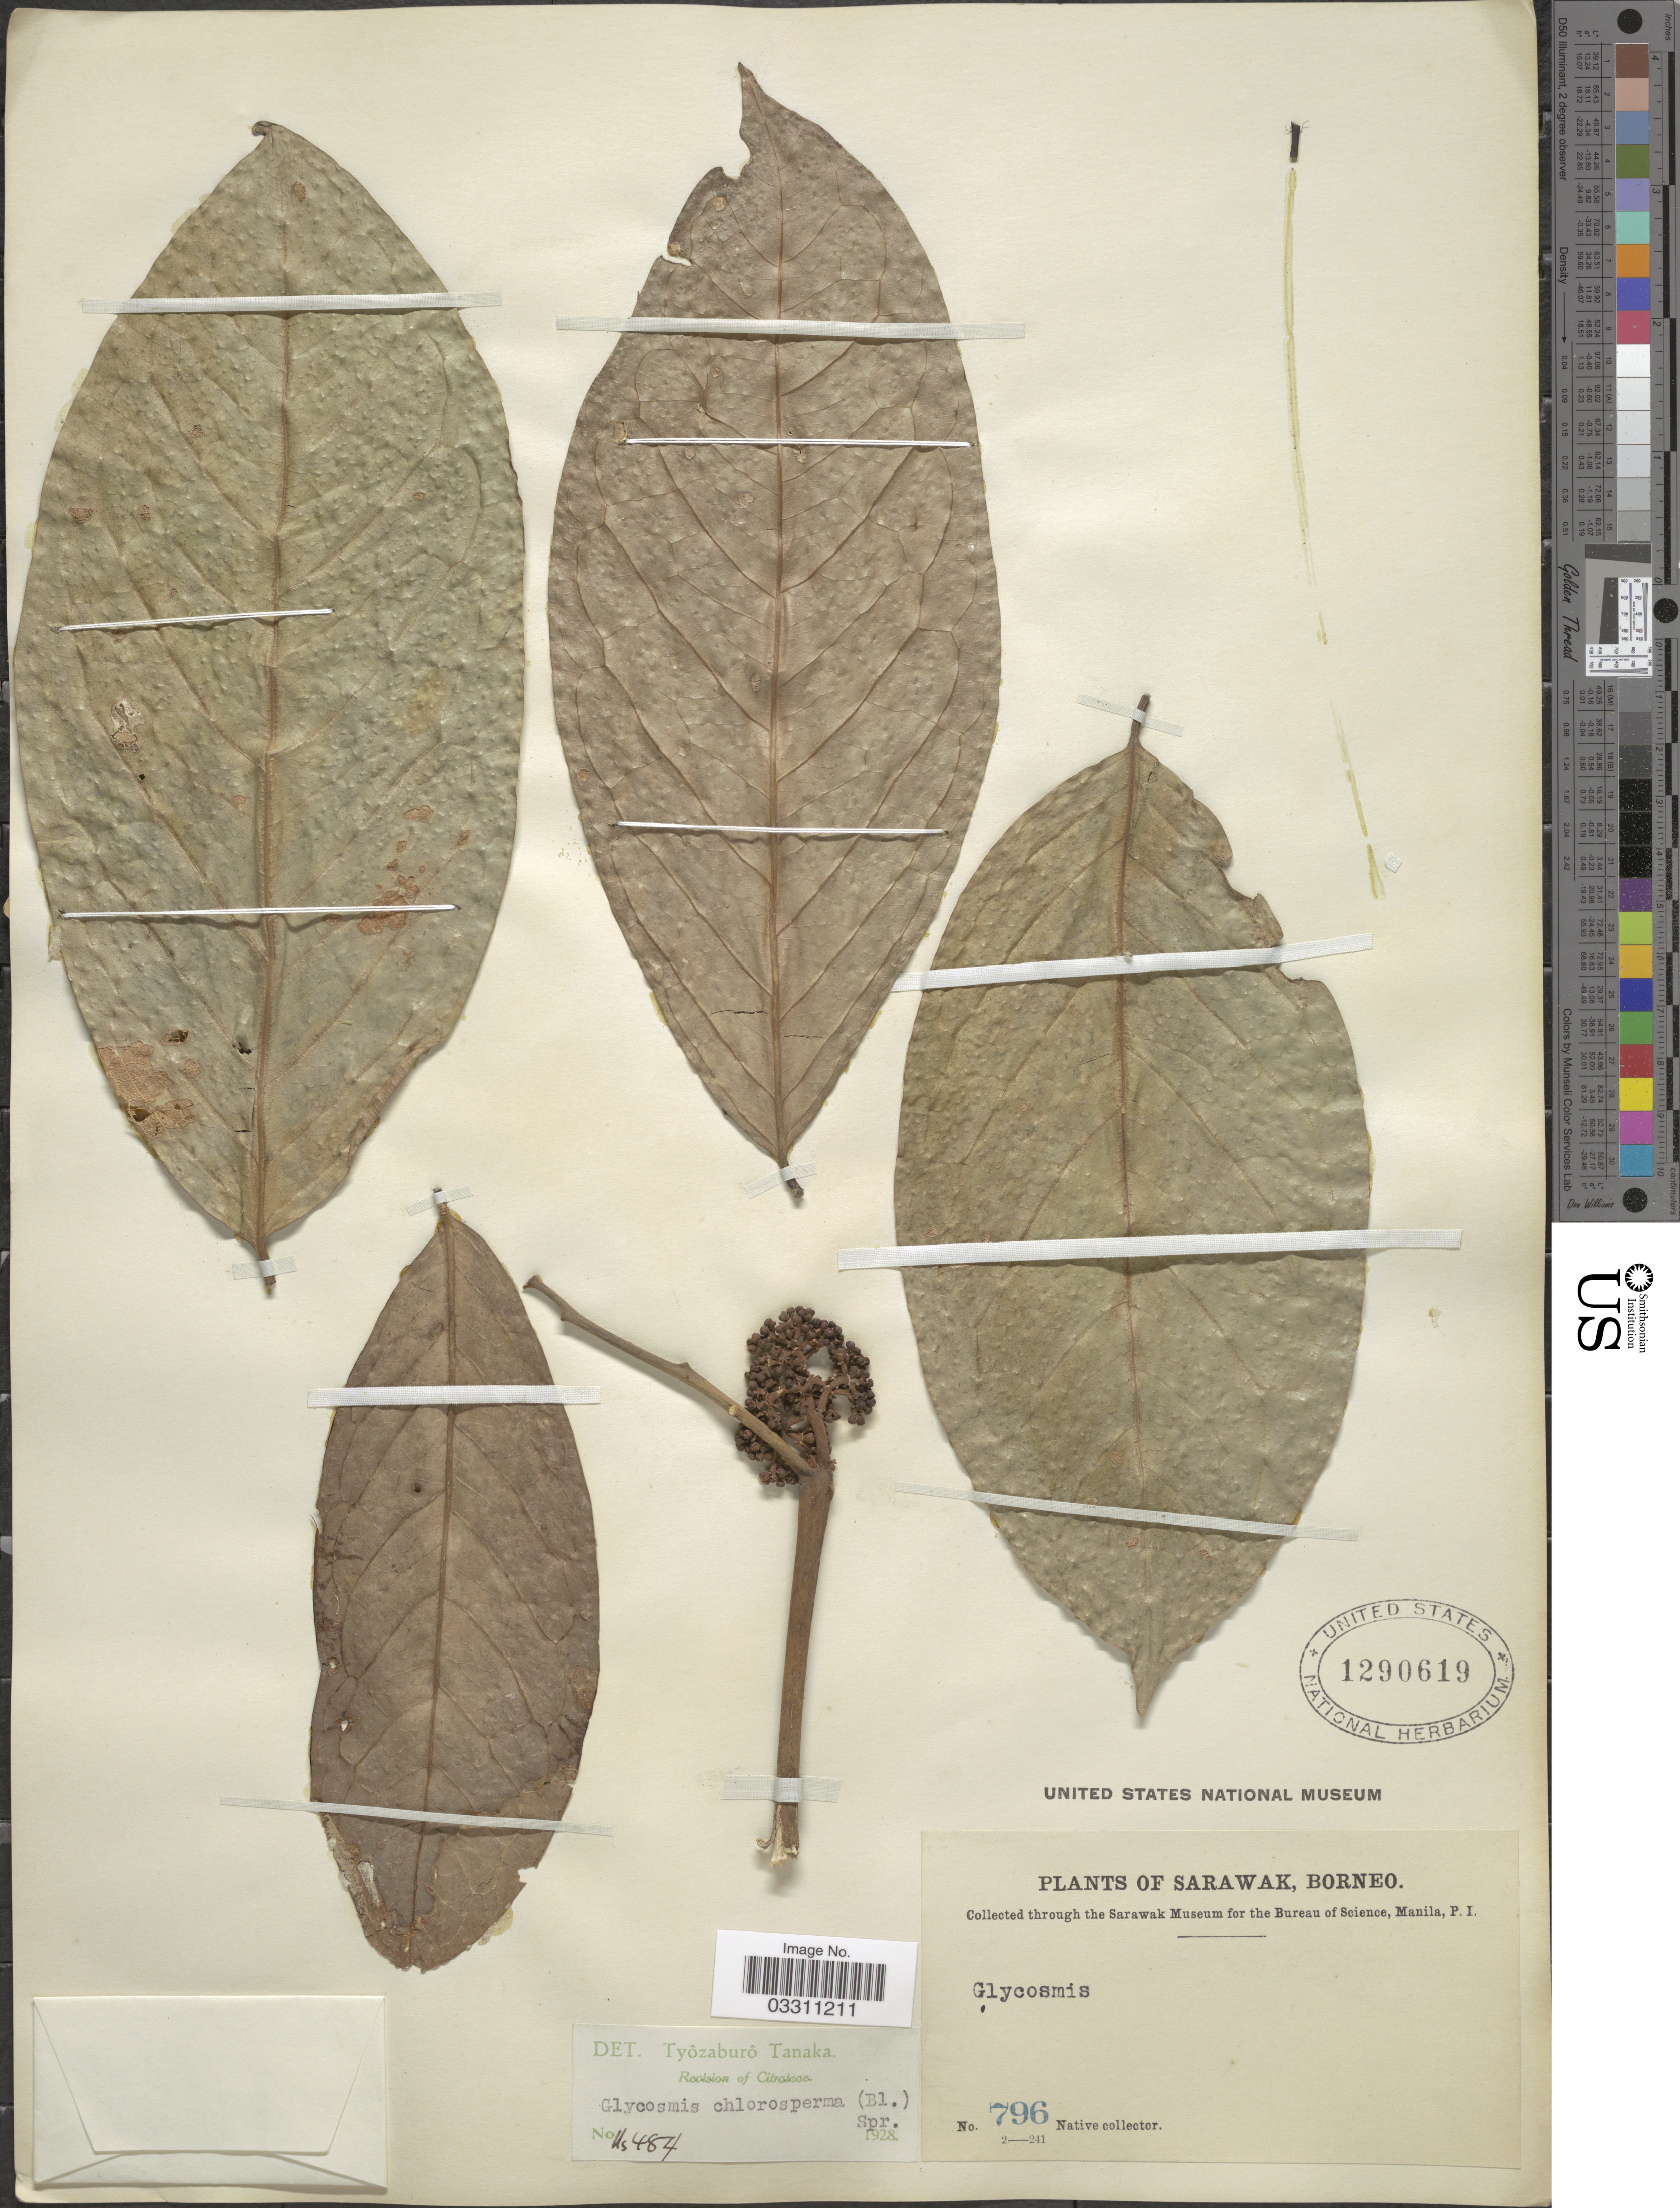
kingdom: Plantae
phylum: Tracheophyta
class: Magnoliopsida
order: Sapindales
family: Rutaceae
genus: Glycosmis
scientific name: Glycosmis chlorosperma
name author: Spreng.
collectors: Native collector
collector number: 796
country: Malaysia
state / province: Sarawak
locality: Borneo.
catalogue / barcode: US 1290619